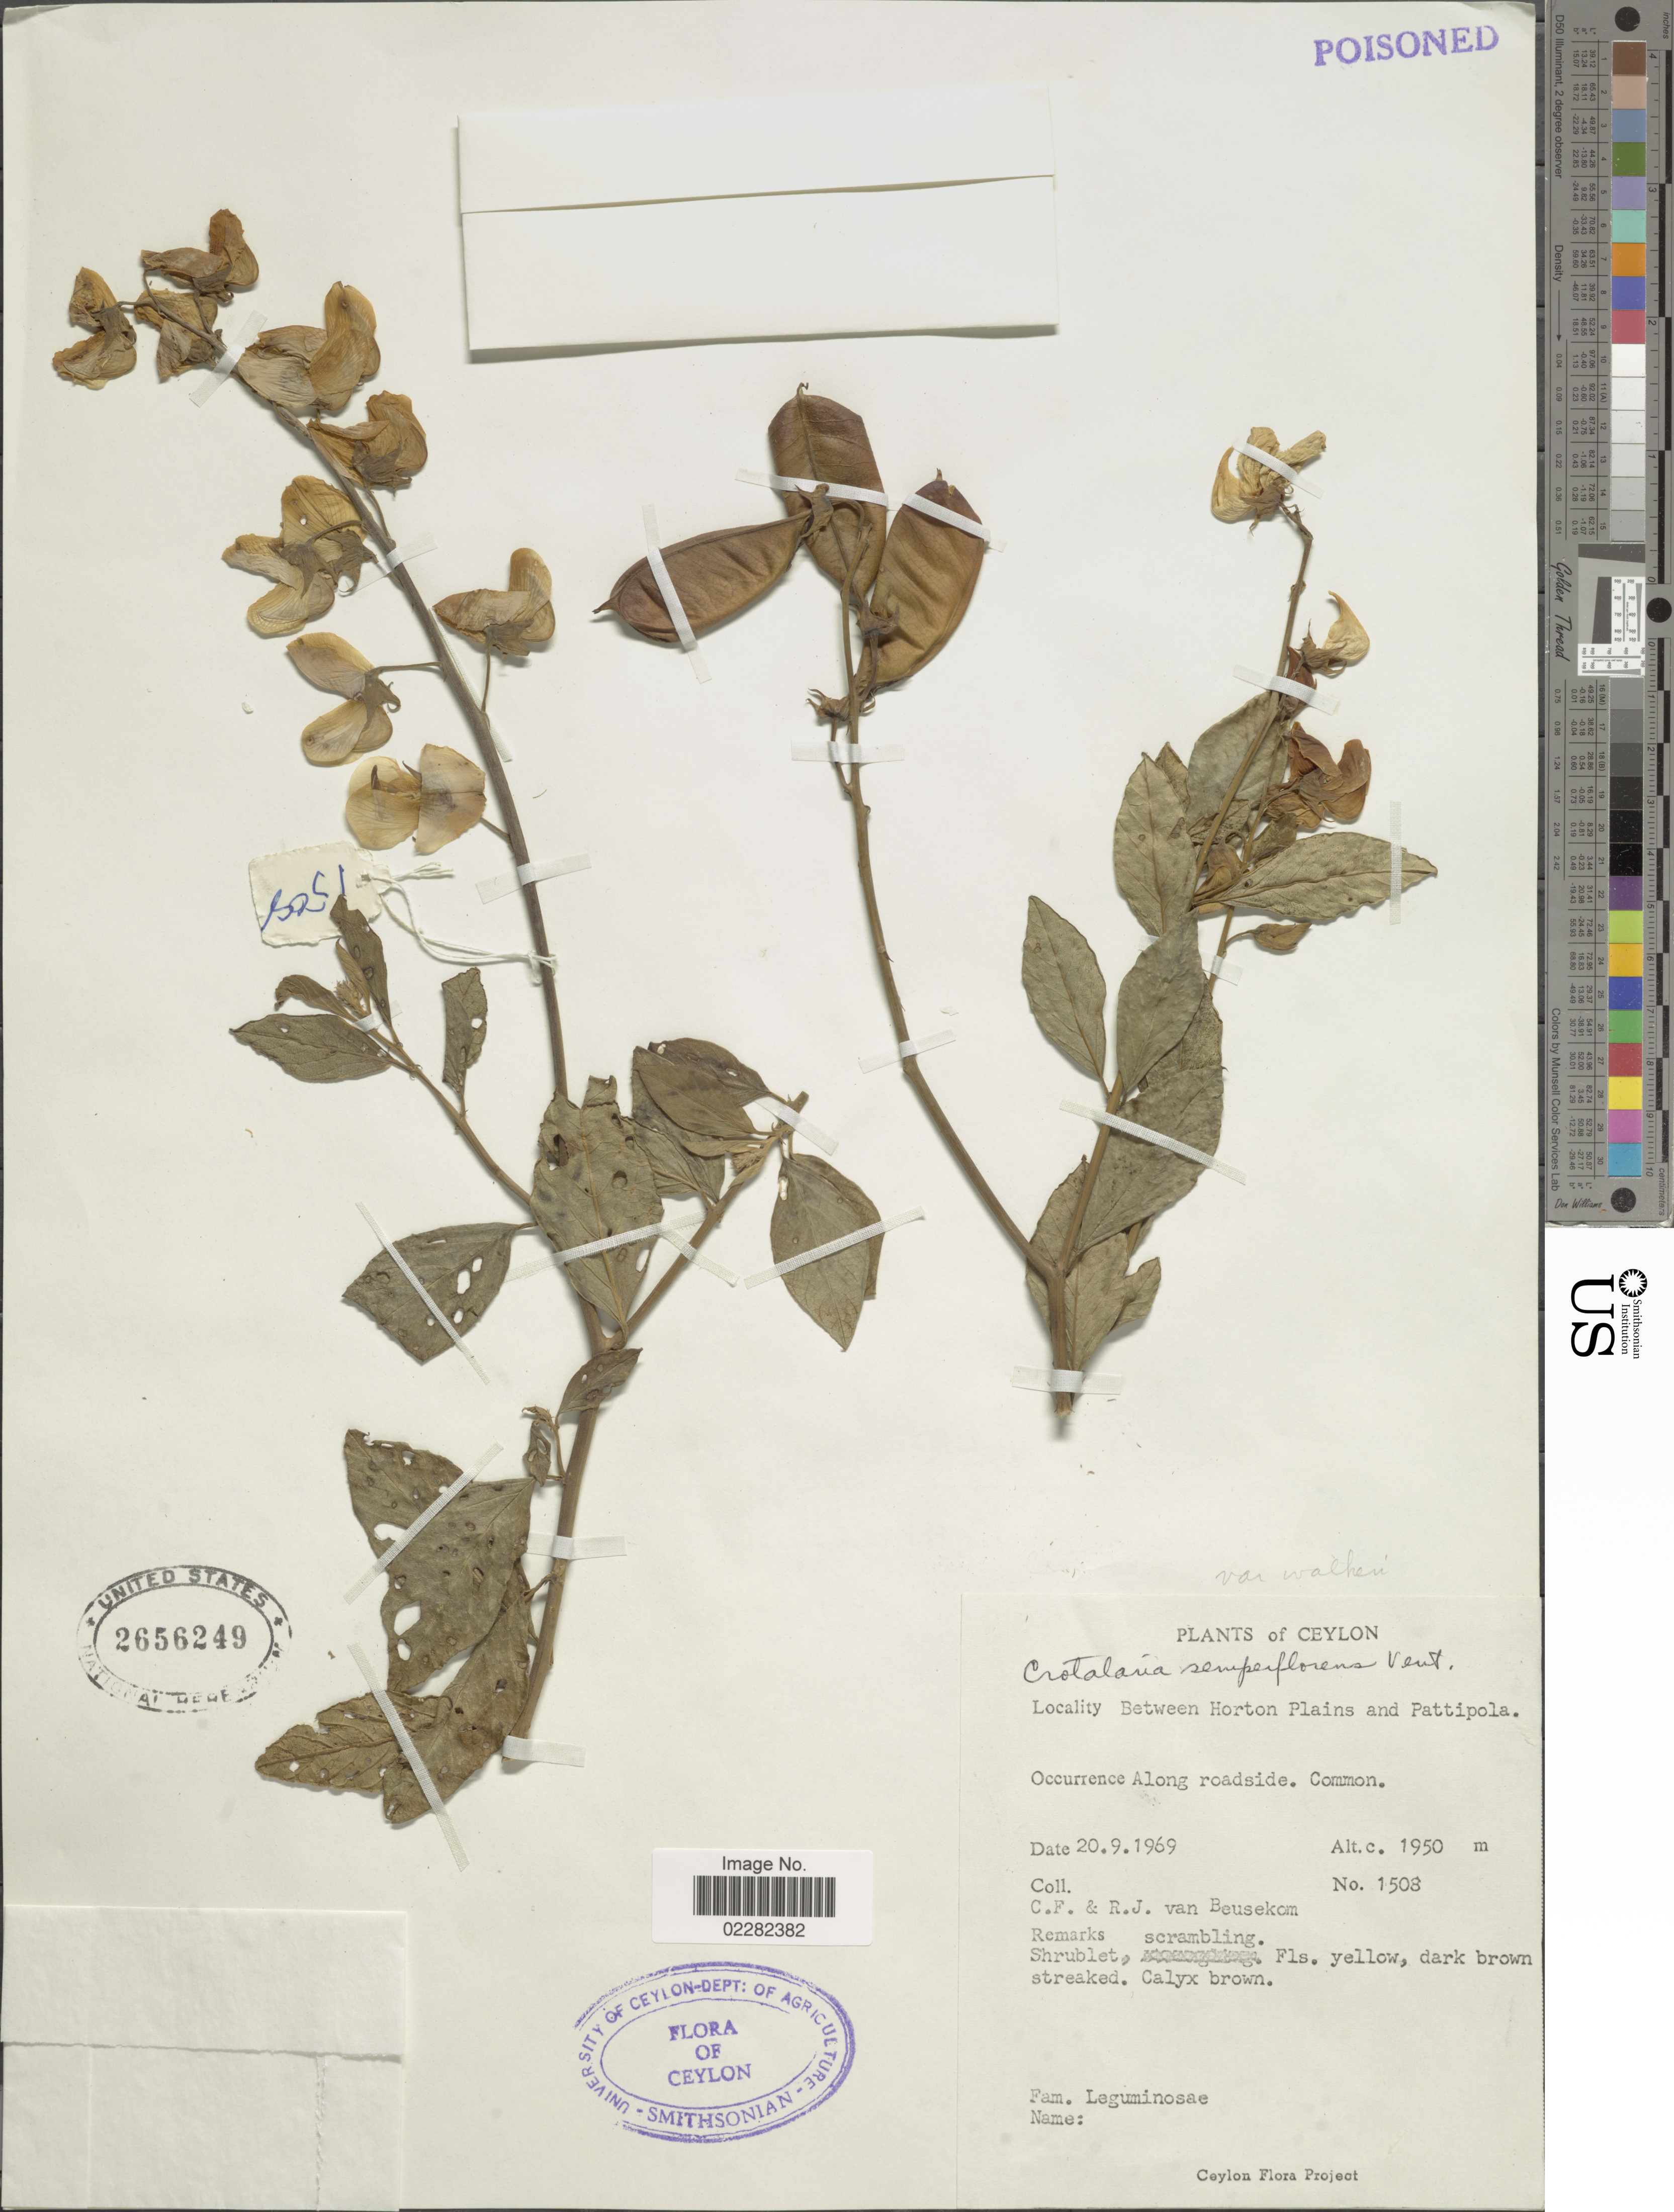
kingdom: Plantae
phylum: Tracheophyta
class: Magnoliopsida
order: Fabales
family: Fabaceae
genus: Crotalaria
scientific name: Crotalaria walkeri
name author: Arn.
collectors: C. F. Beusekom & R. Van Beusekom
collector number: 1508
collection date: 1969-09-20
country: Sri Lanka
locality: Ceylon, Between Horton Plains and Pattipola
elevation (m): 1950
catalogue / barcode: US 2656249